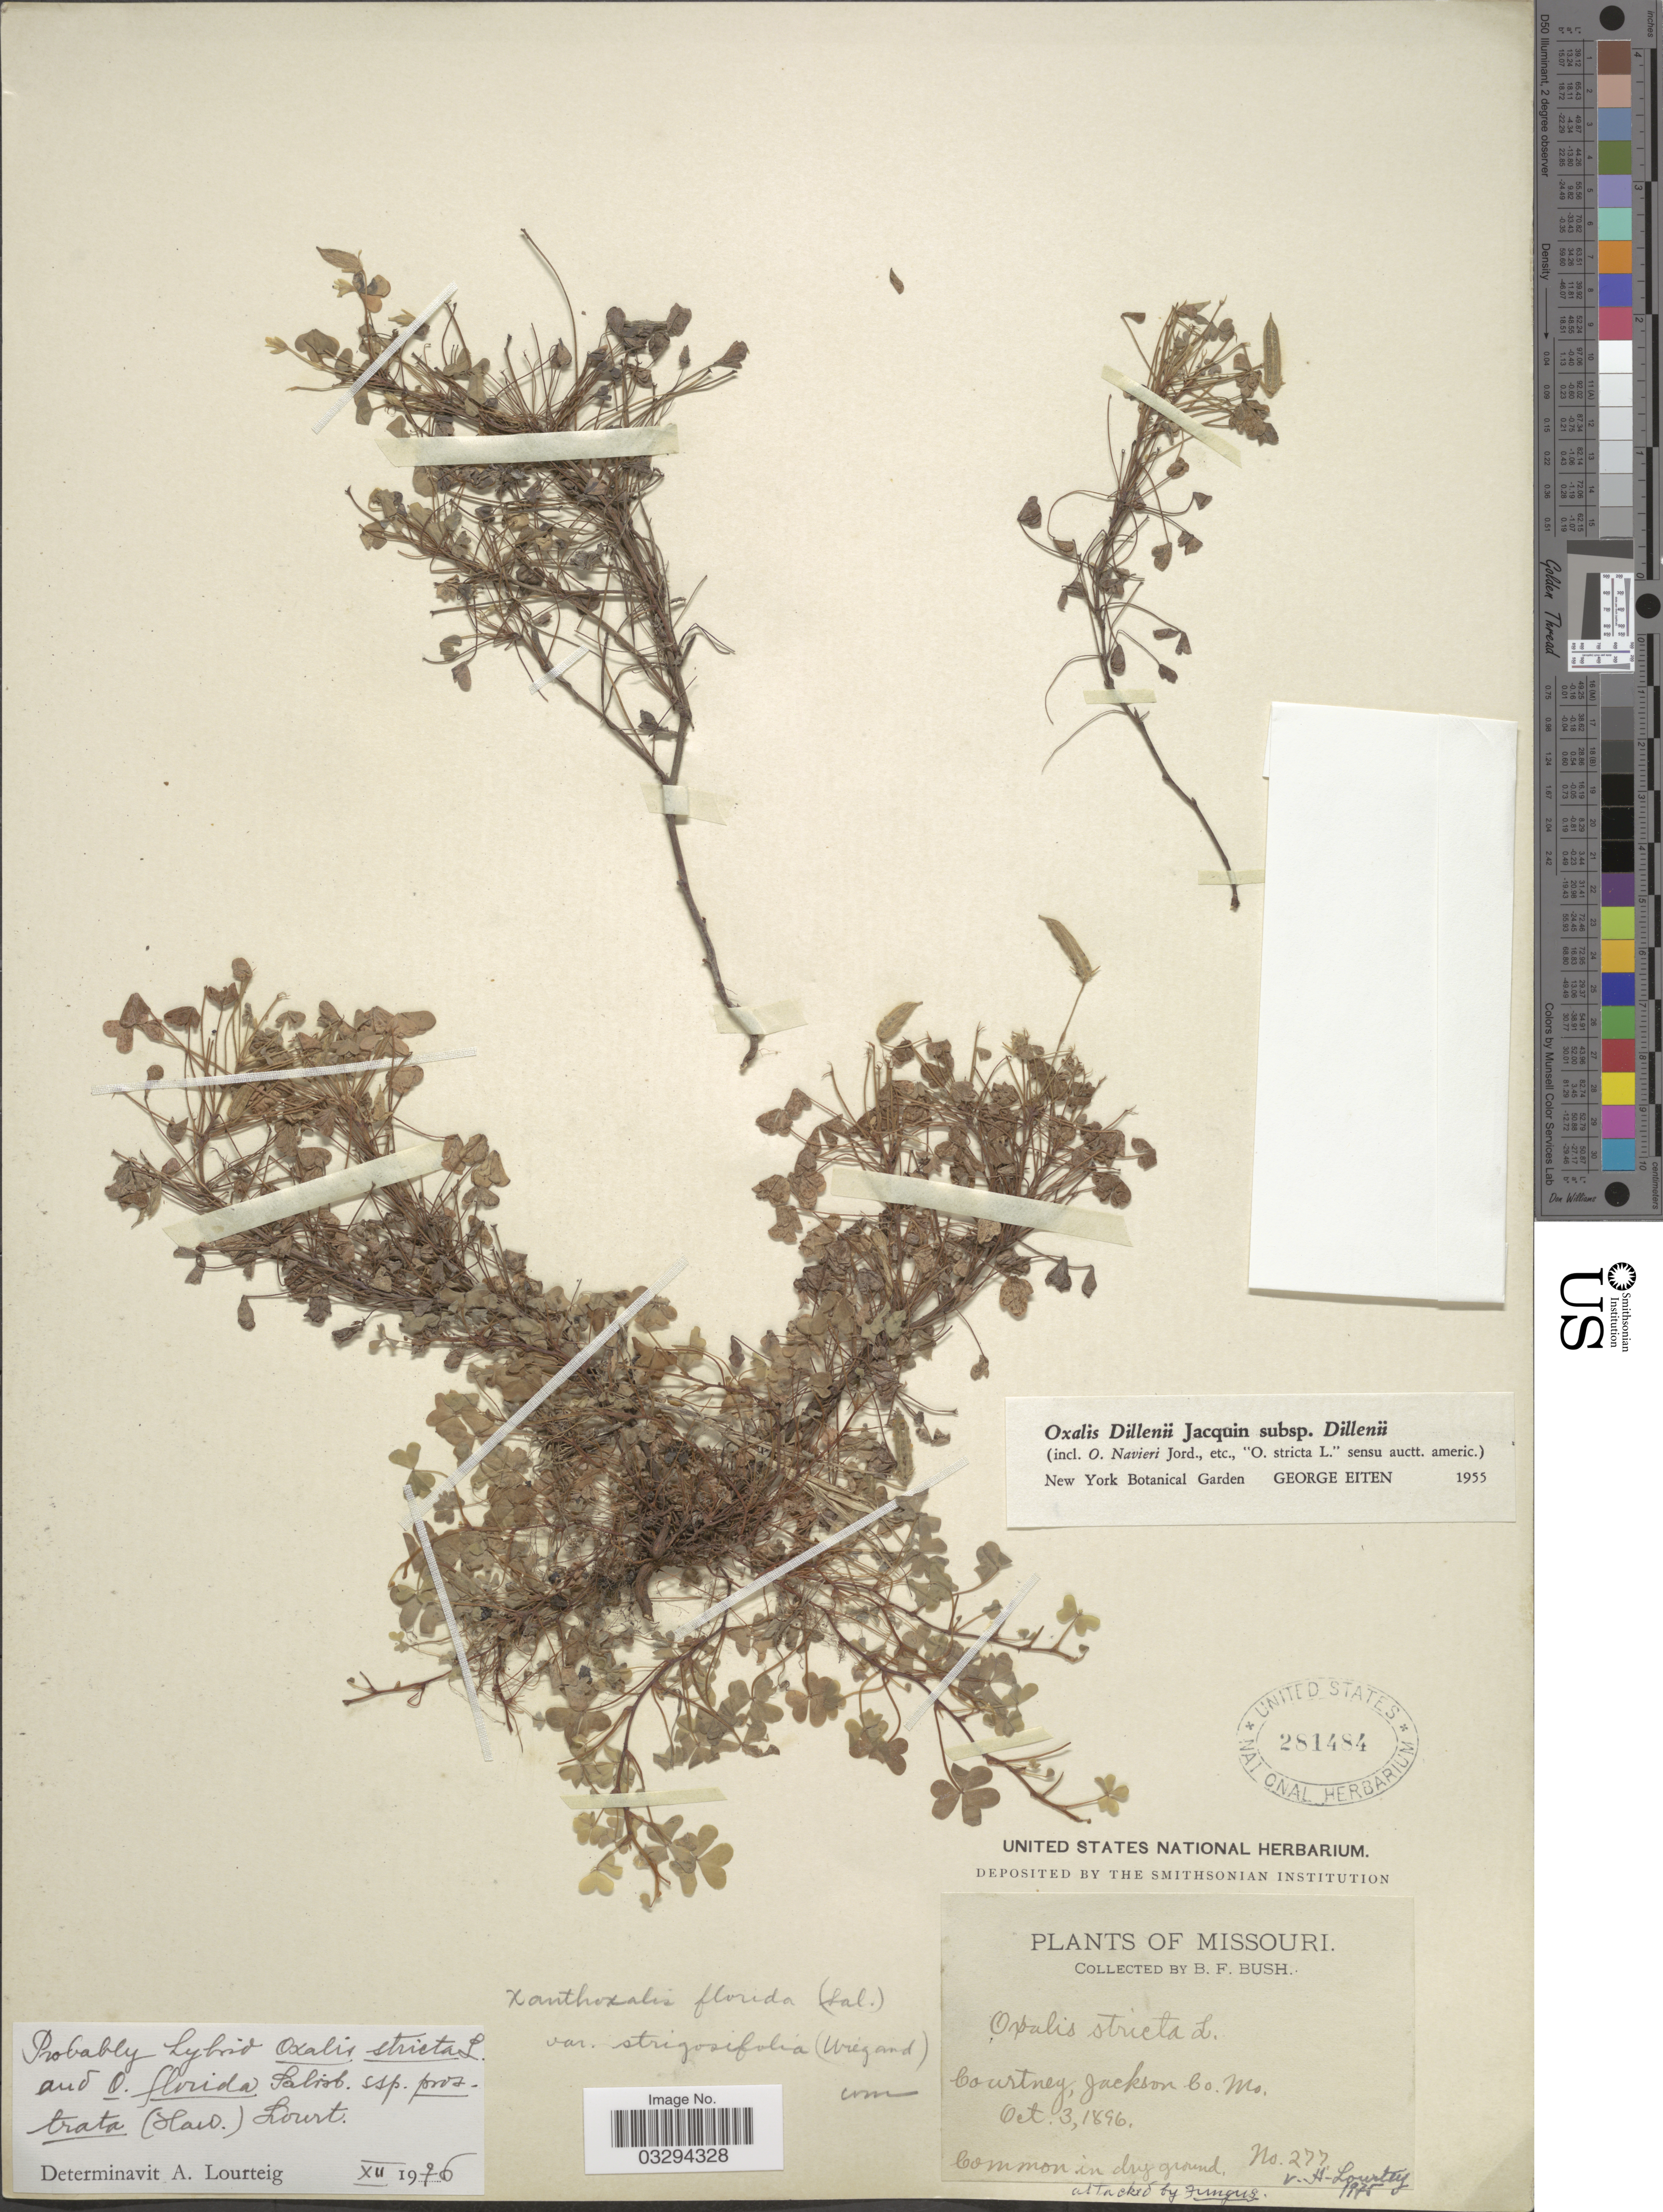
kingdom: Plantae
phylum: Tracheophyta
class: Magnoliopsida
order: Oxalidales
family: Oxalidaceae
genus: Oxalis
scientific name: Oxalis florida subsp. prostrata x O. stricta L.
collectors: B. F. Bush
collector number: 277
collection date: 1896-10-03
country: United States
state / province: Missouri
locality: Courtney, Jackson Co.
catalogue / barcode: US 281484